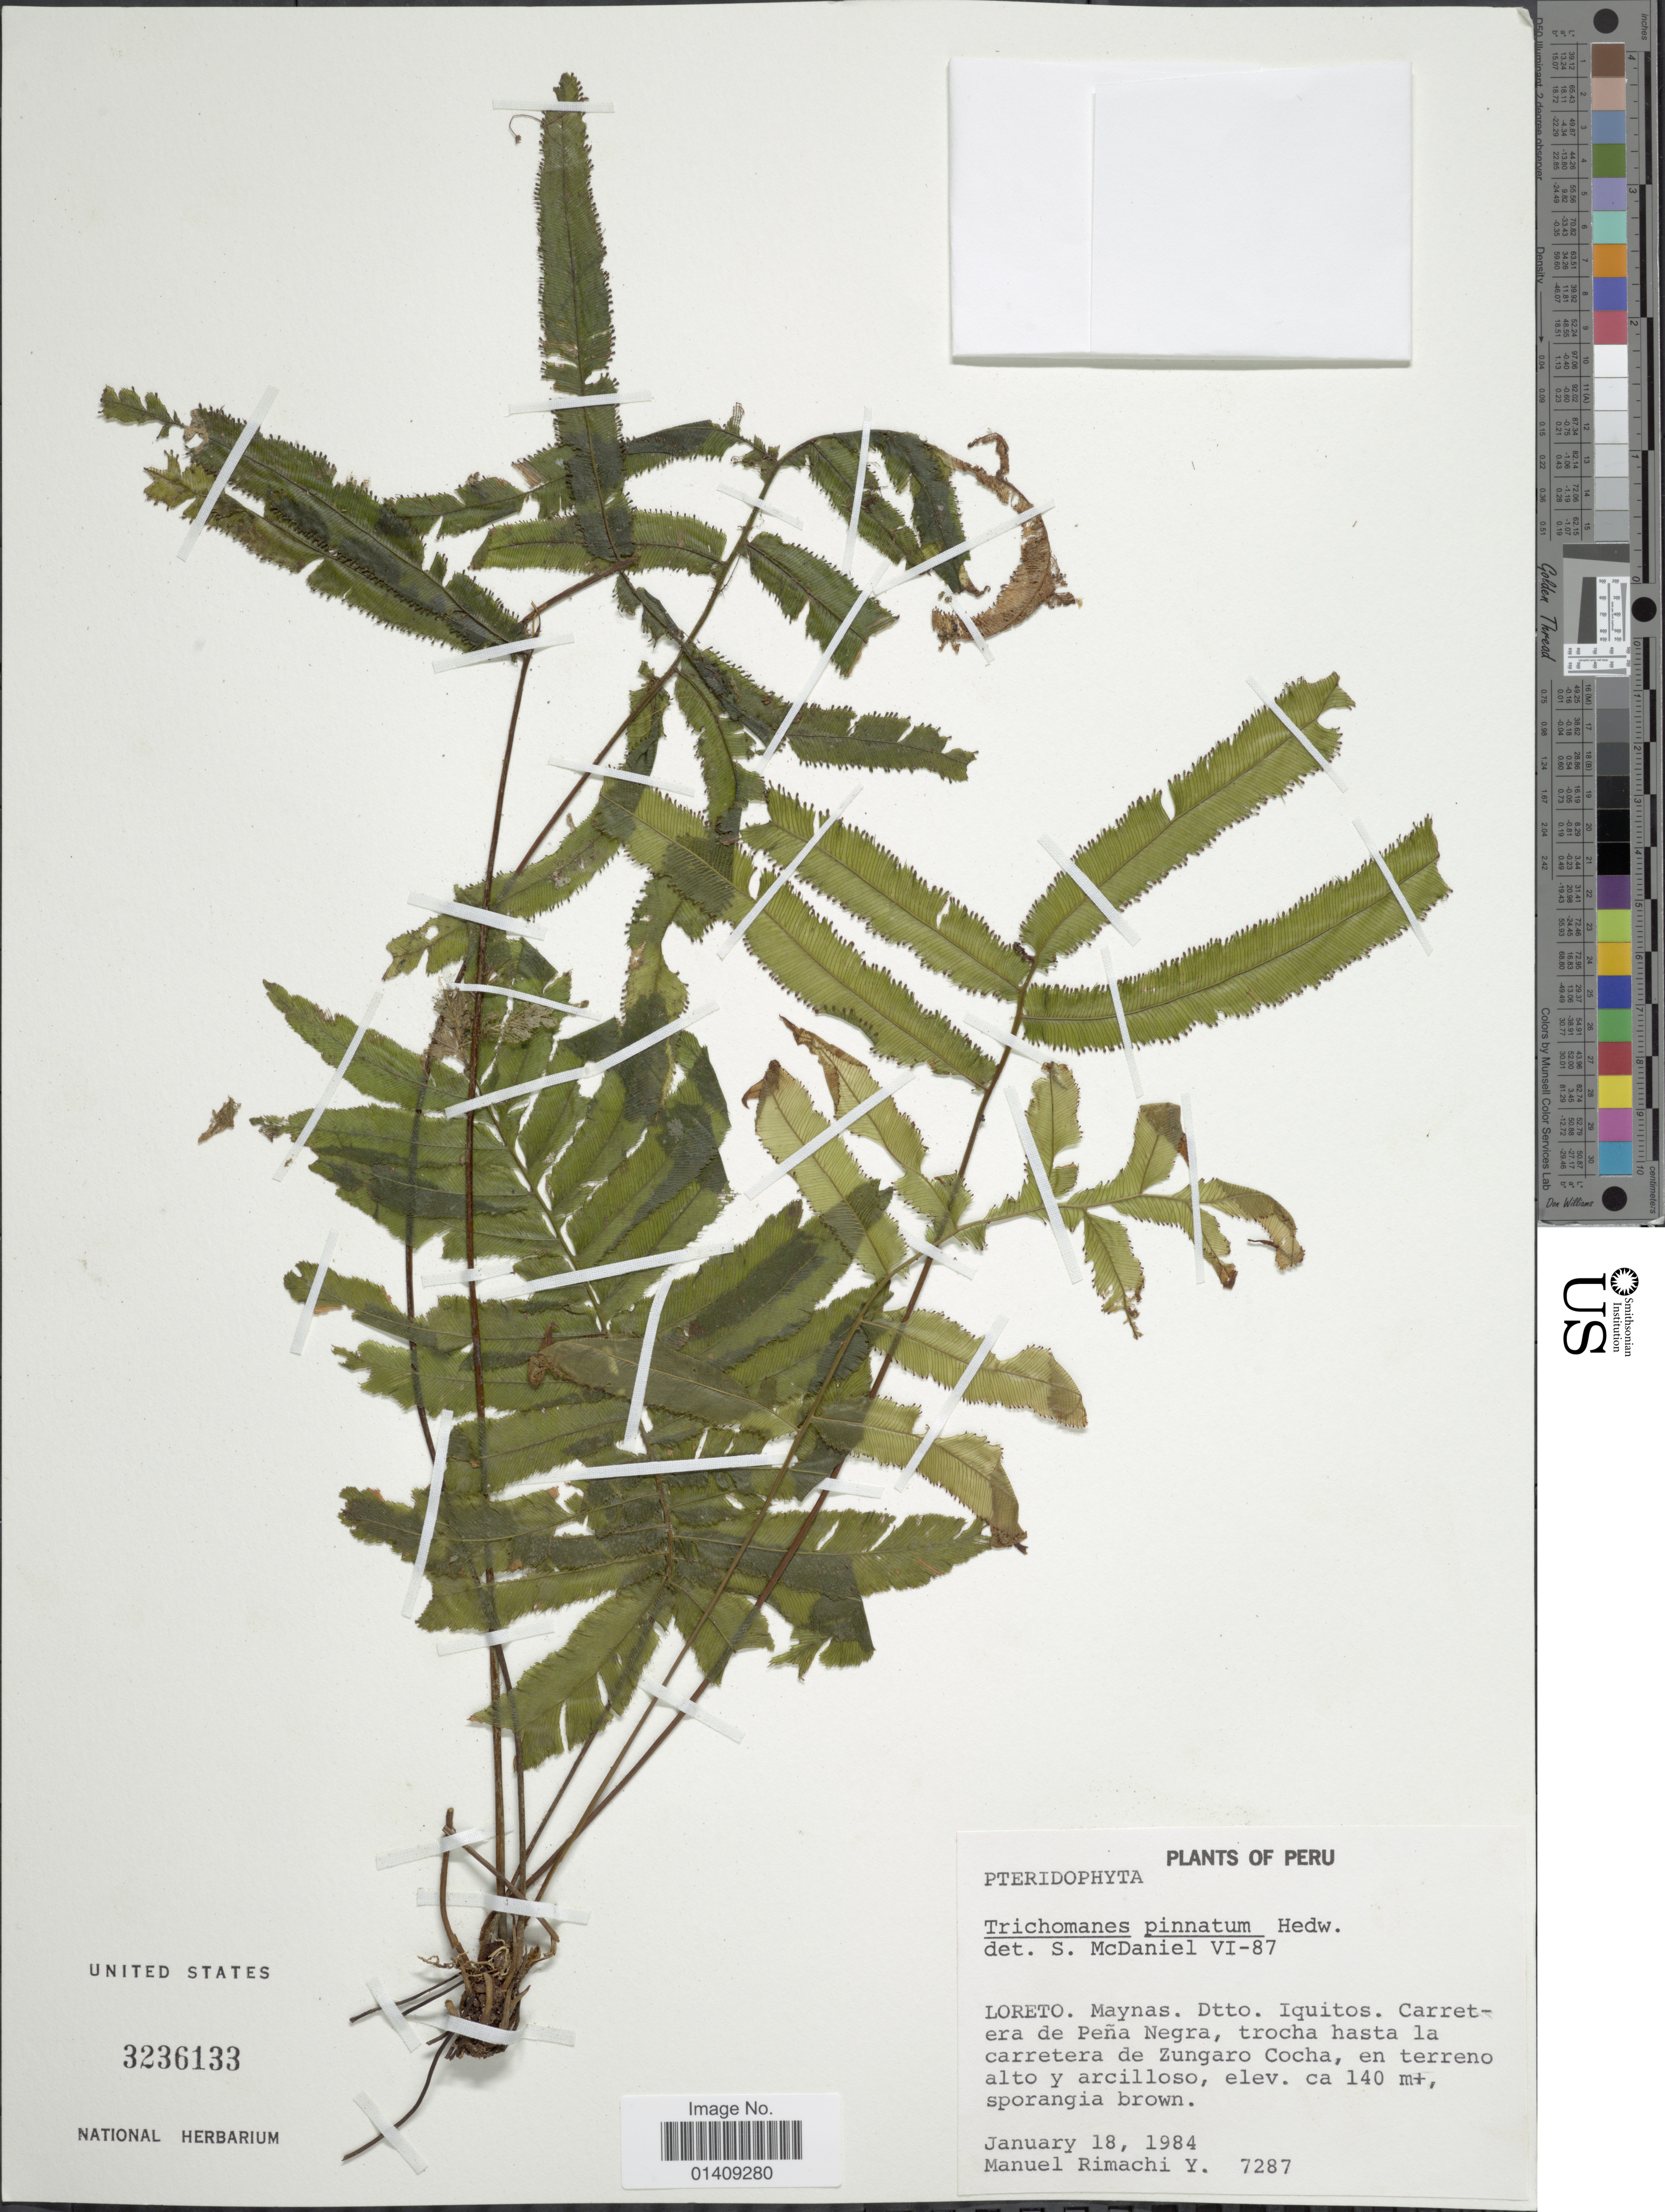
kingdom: Plantae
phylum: Tracheophyta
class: Polypodiopsida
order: Hymenophyllales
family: Hymenophyllaceae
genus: Trichomanes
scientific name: Trichomanes pinnatum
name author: Hedw.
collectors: M. Rimachi Y.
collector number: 7287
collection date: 1984-01-18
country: Peru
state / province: Loreto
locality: Maynas Dtto. Iquitos. Carretera de Peña Negra trocha hasta la carretera de Zungaro Cocha en terreno alto y arcilloso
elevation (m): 140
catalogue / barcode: US 3236133